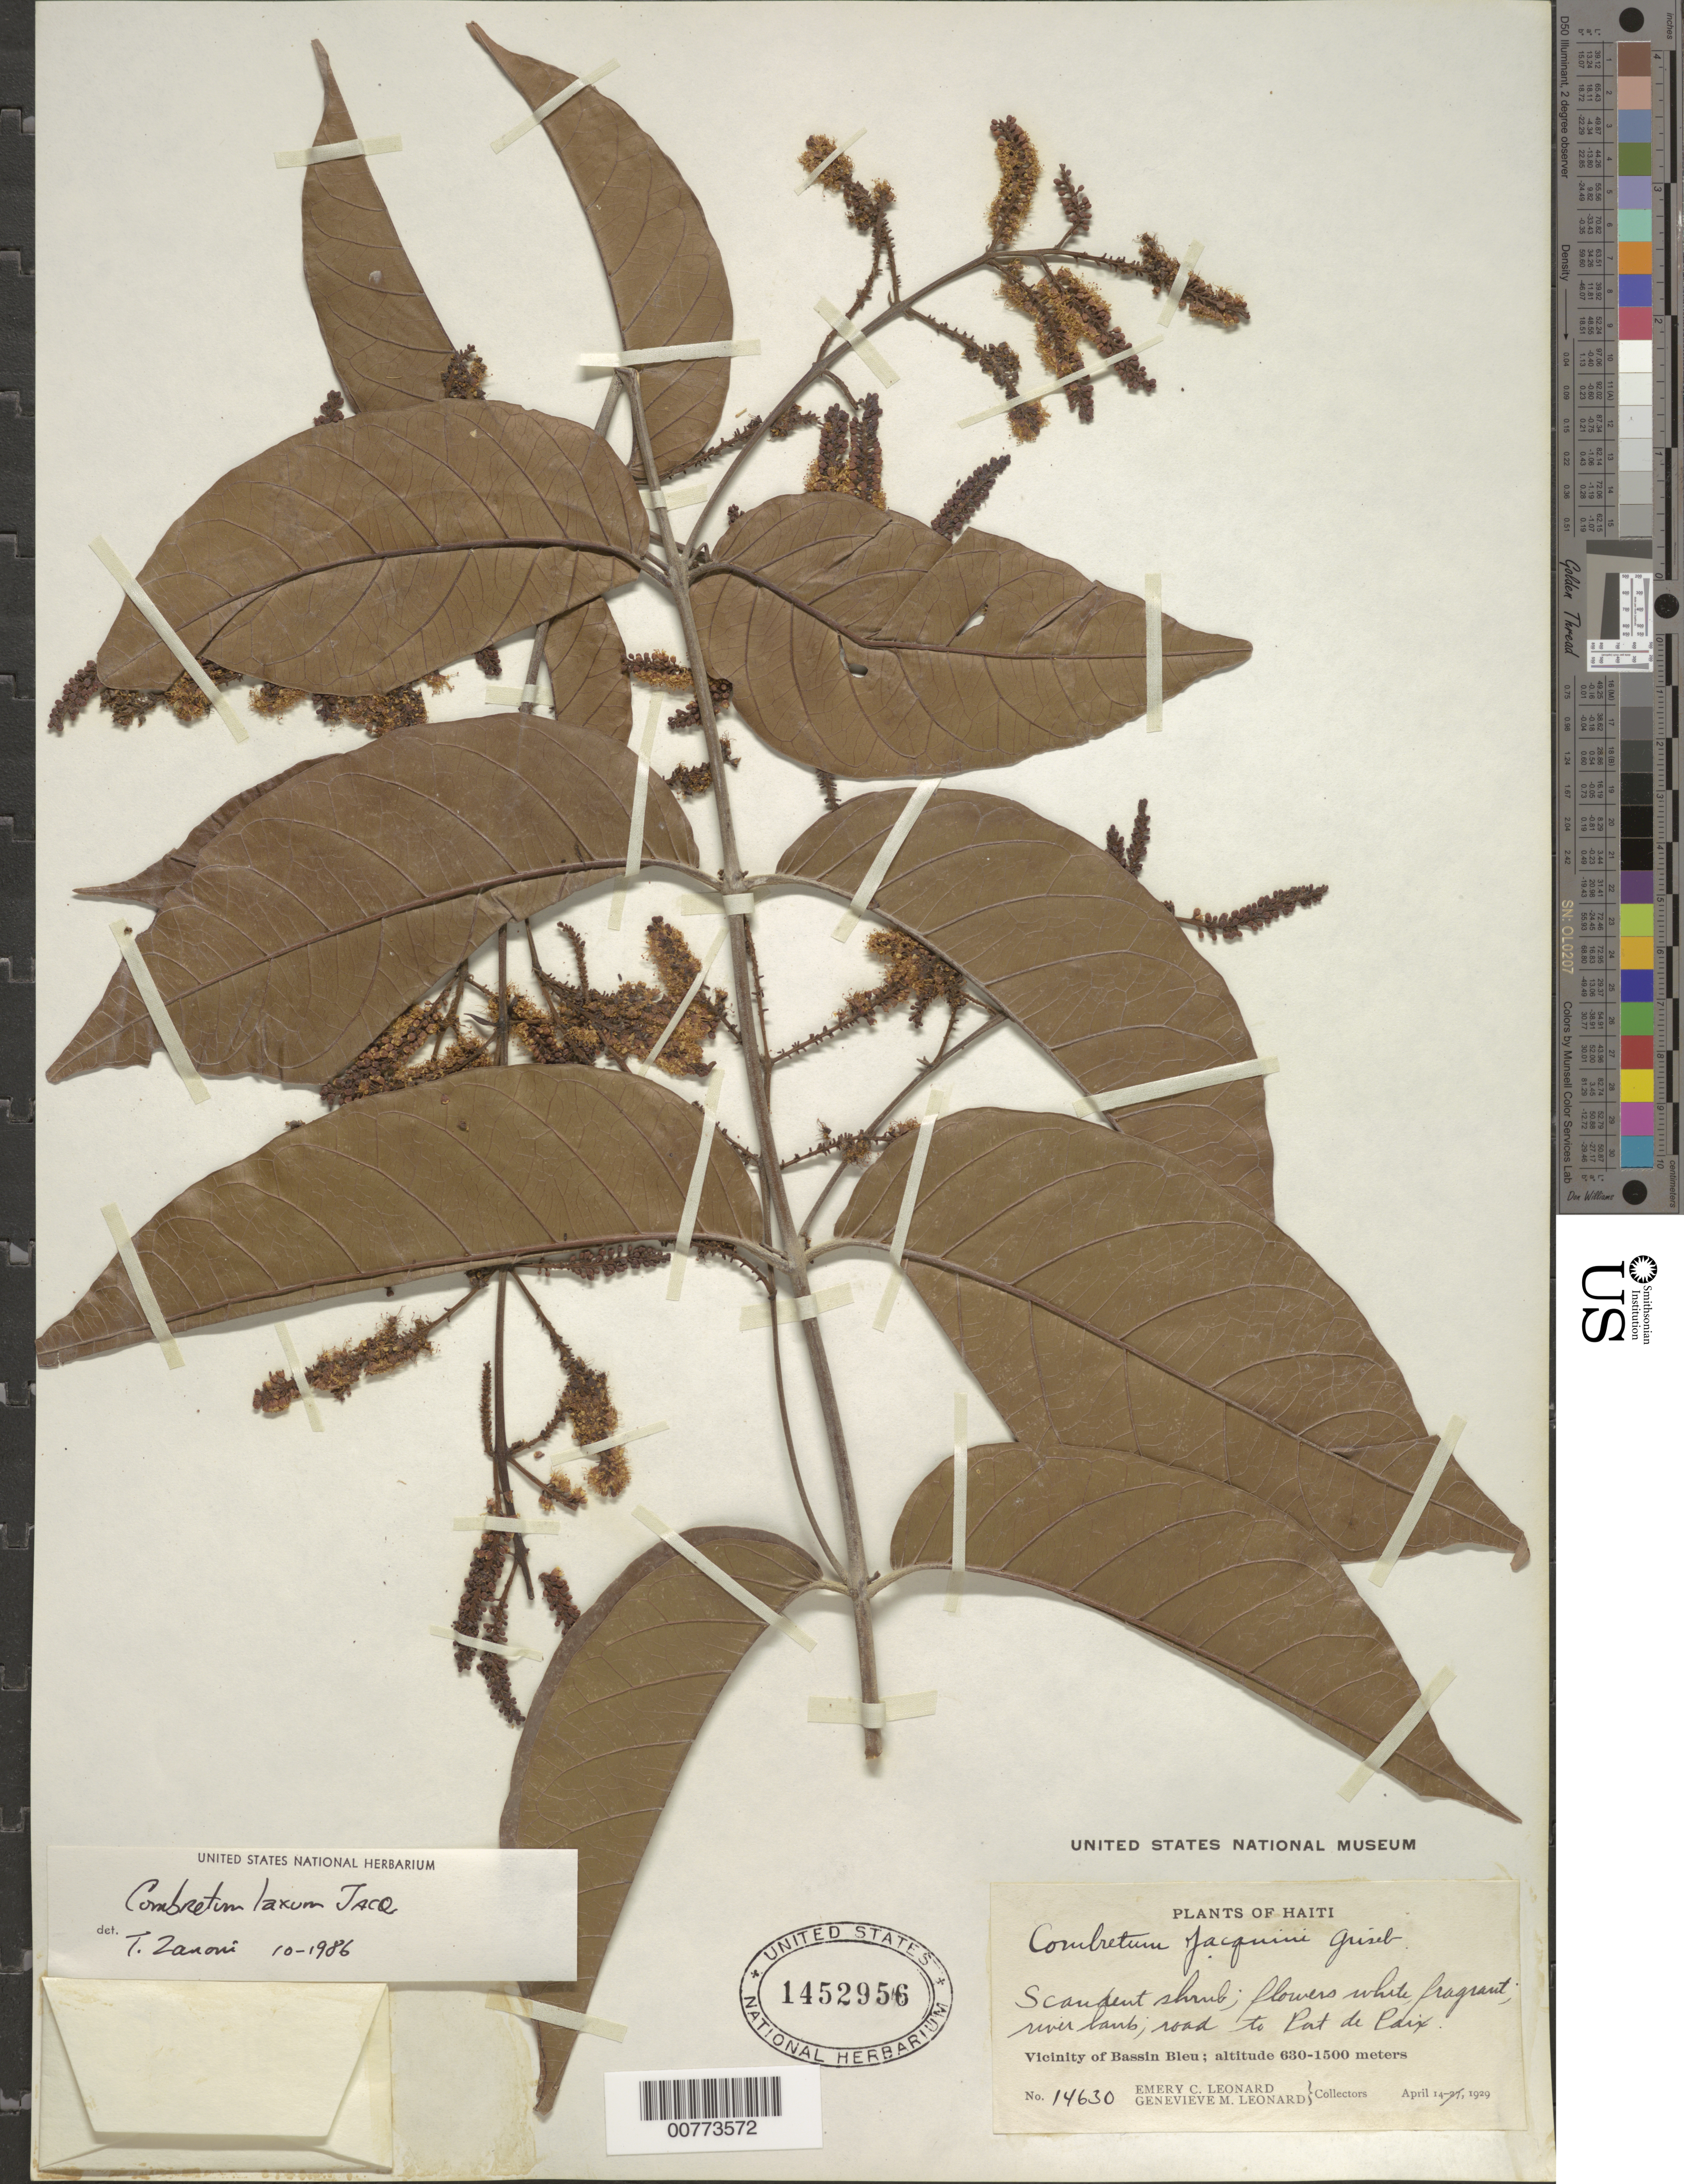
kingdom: Plantae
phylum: Tracheophyta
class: Magnoliopsida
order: Myrtales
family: Combretaceae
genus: Combretum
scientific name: Combretum laxum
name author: Jacq.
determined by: Zanoni, T. A., (NY), New York Botanical Garden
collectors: E. C. Leonard & G. M. Leonard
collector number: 14630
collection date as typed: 14 Apr 1929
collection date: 1929-04-14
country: Haiti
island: Hispaniola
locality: Vicinity of Bassin Bleu, road to Port de Paix.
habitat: River banks.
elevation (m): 630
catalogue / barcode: US 1452956